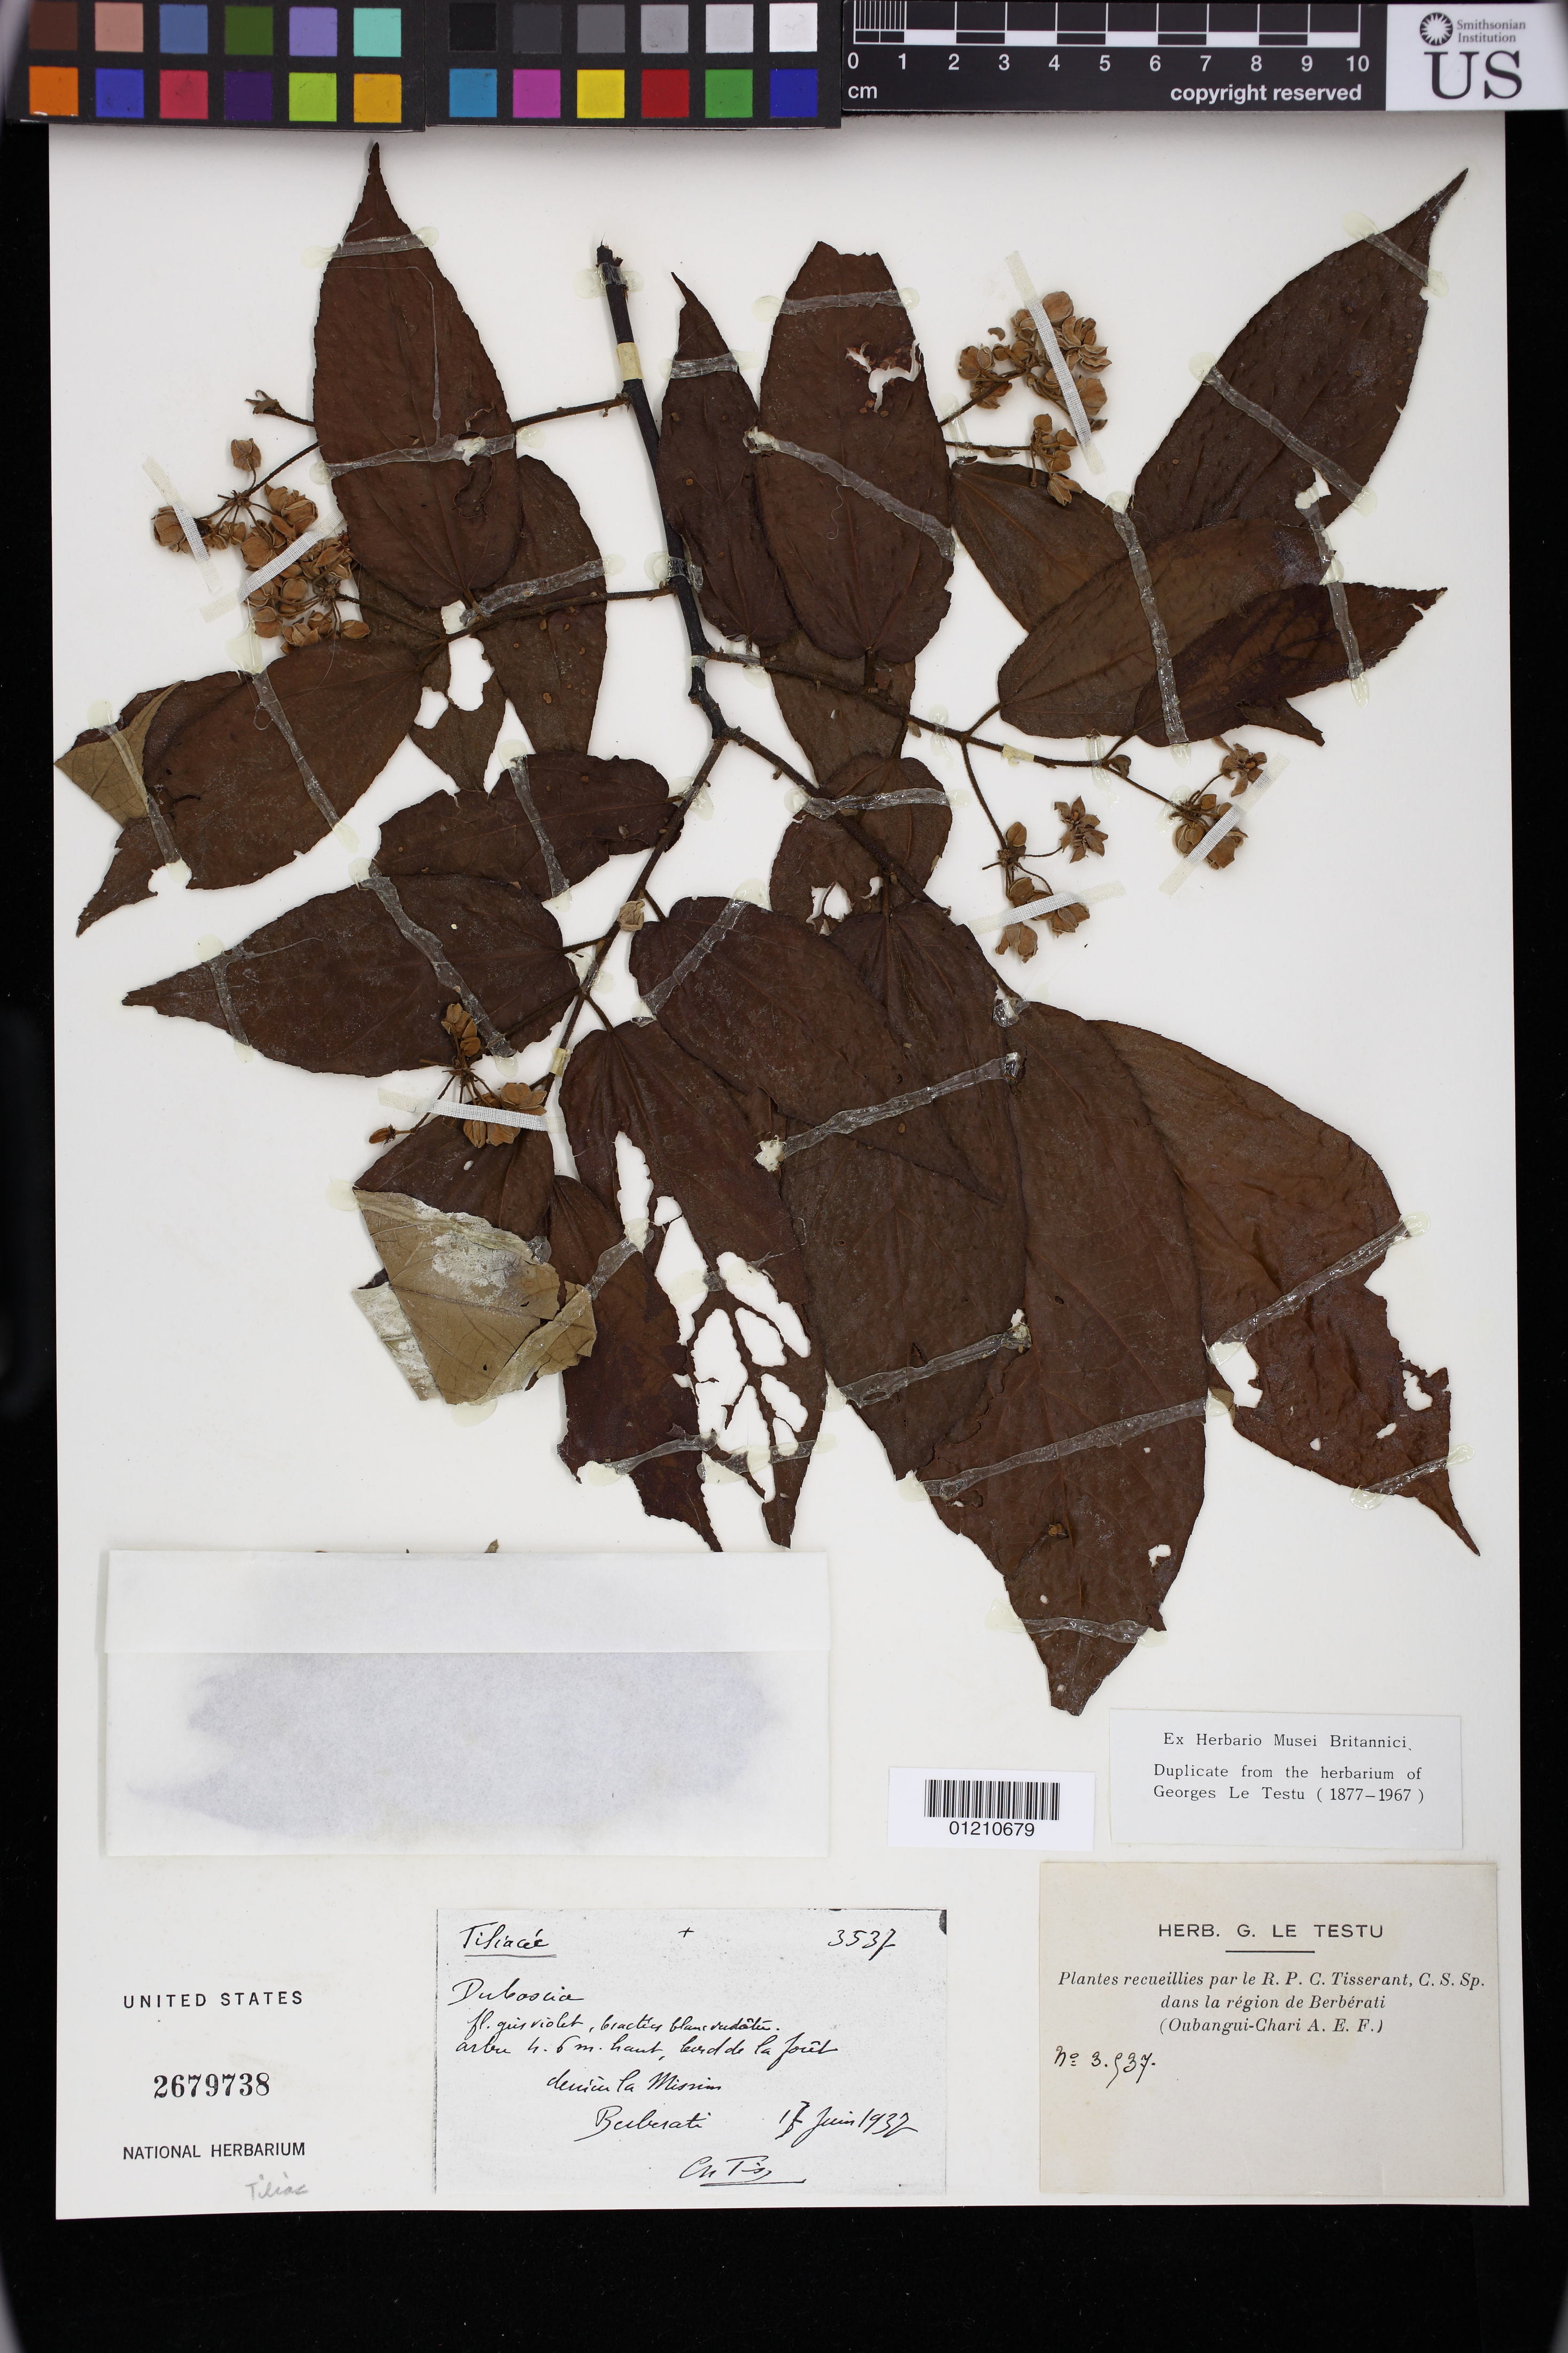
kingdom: Plantae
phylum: Tracheophyta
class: Magnoliopsida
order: Malvales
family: Malvaceae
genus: Duboscia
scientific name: Duboscia sp.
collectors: C. Tisserant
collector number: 3537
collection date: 1932-06-17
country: Central African Republic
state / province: Mambéré-Kadéï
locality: Berberati (Oubangui-Chari A.E.F.)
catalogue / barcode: US 2679738